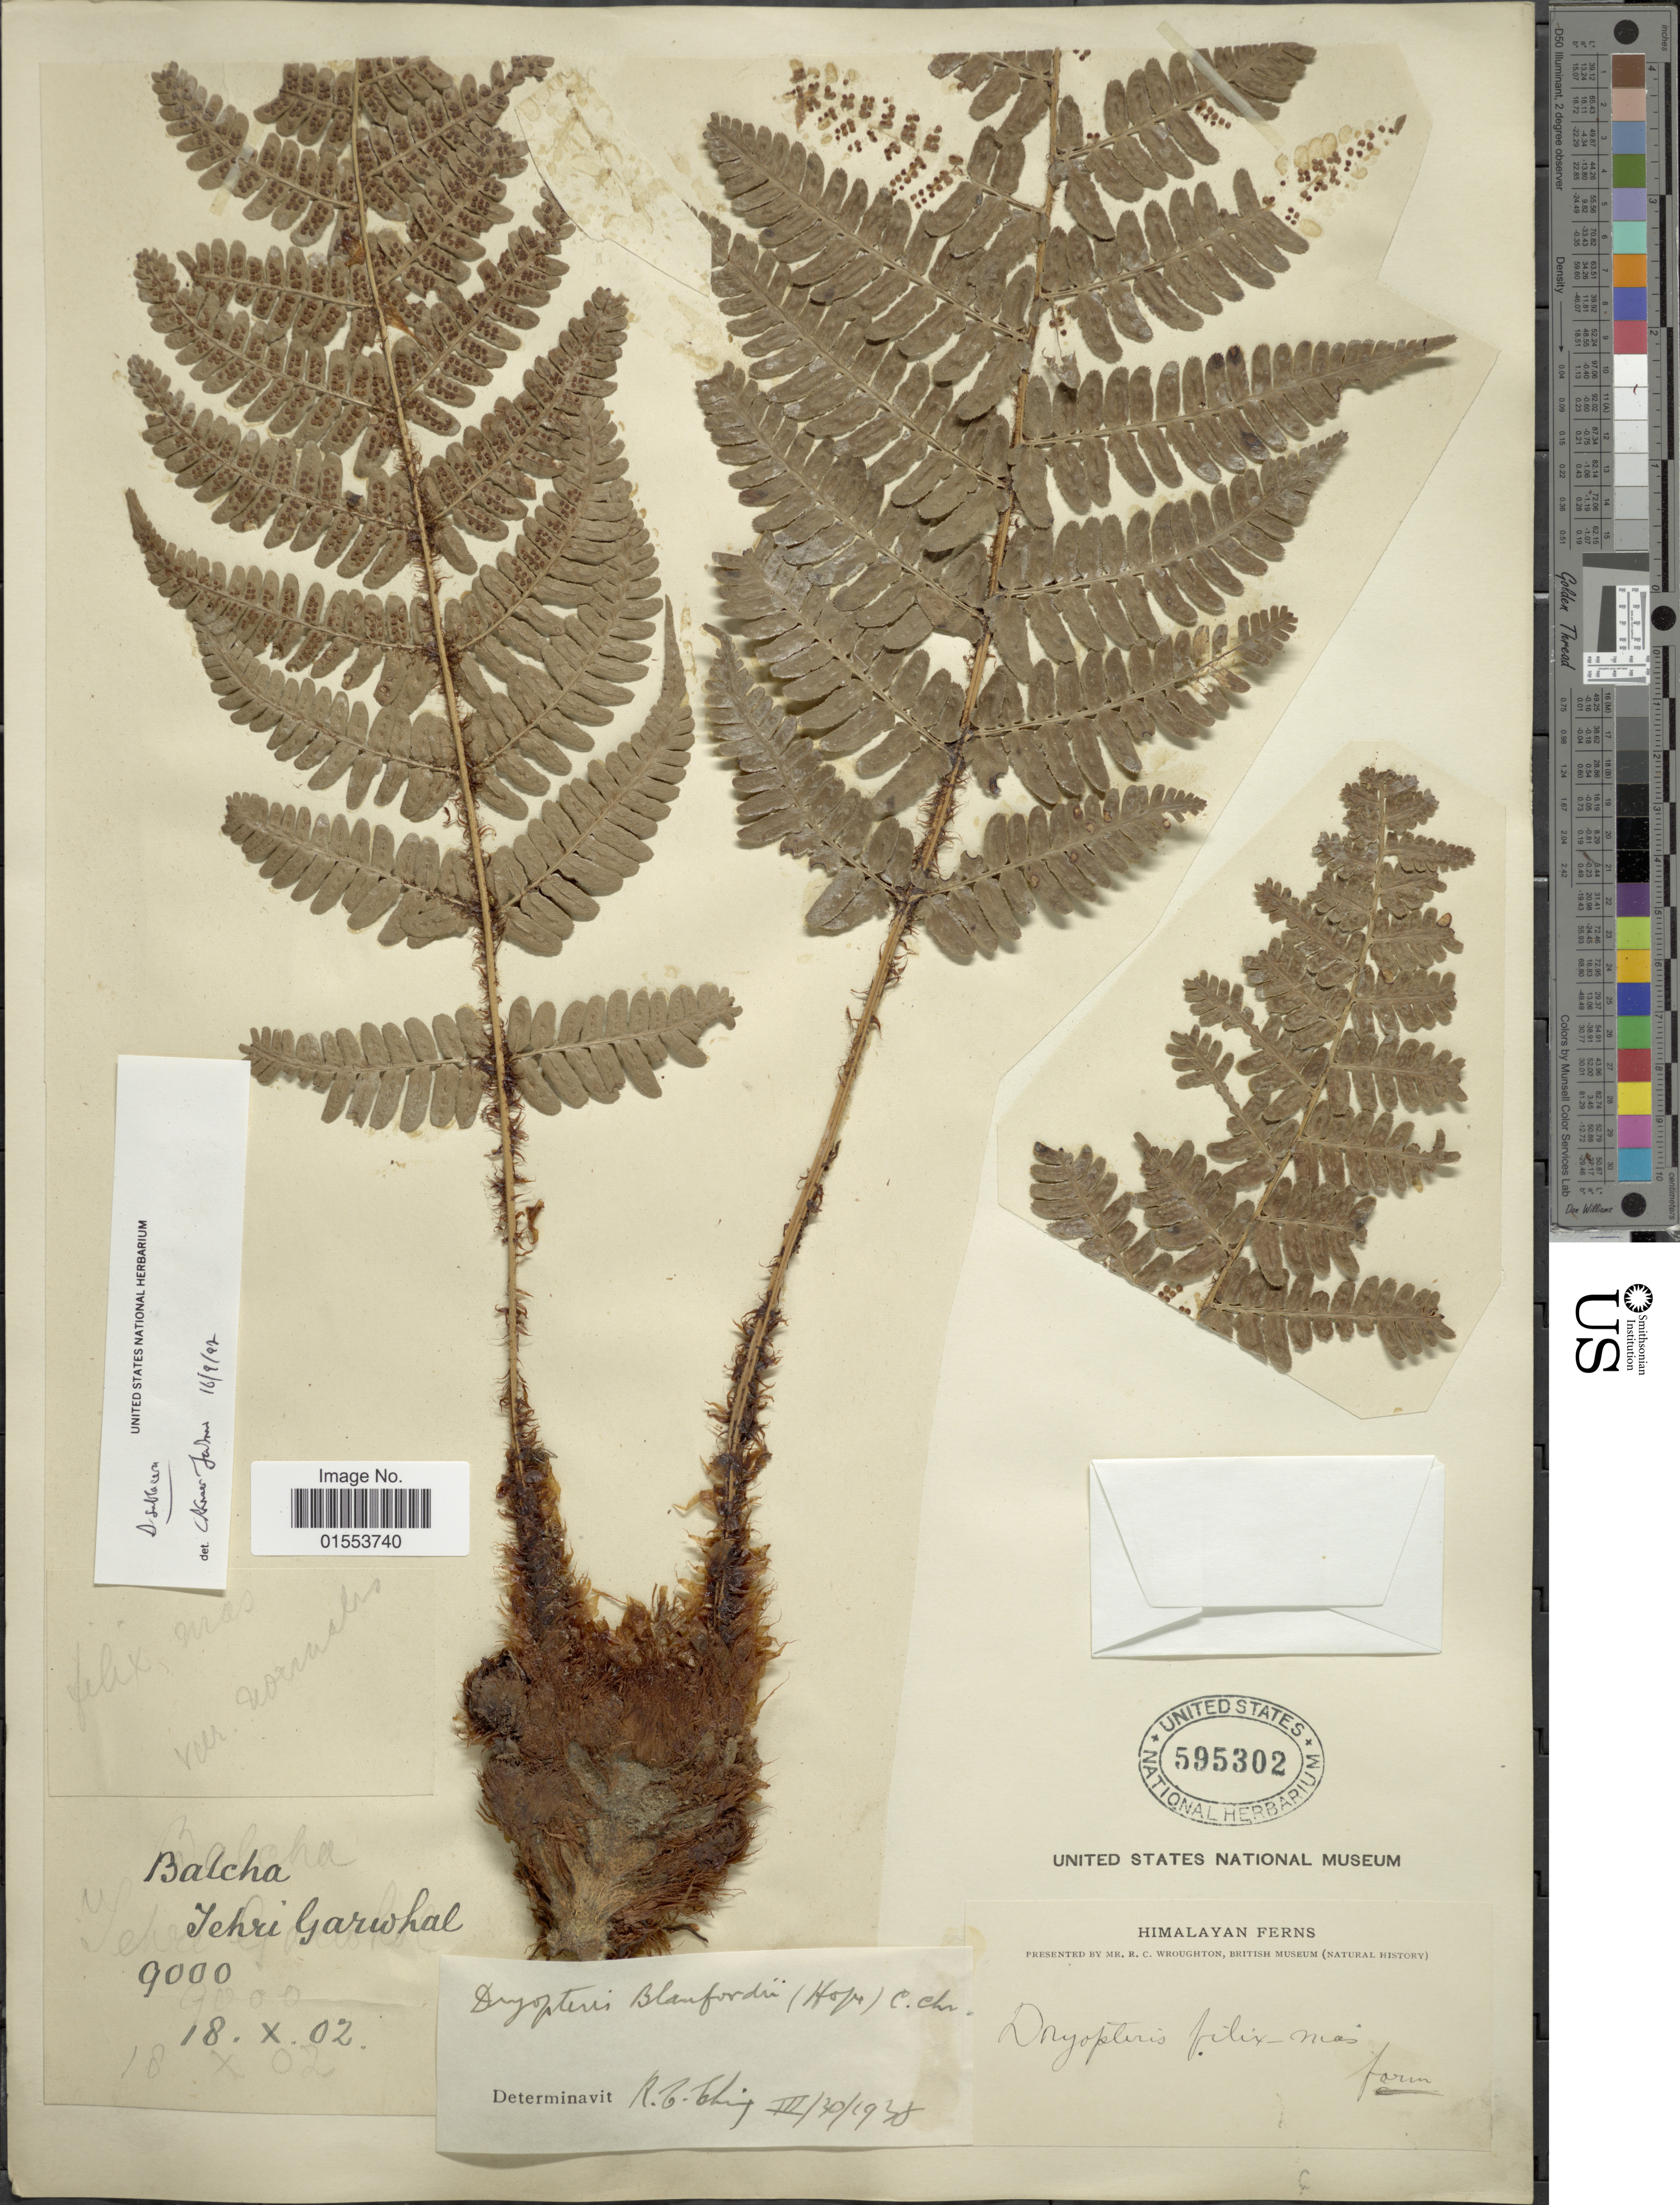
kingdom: Plantae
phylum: Tracheophyta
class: Polypodiopsida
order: Polypodiales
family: Dryopteridaceae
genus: Dryopteris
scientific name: Dryopteris blanfordii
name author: (C. Hope) C. Chr.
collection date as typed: Transcribed d/m/y: 18/10/2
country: India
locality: Himalayan, Balcha, Tehri Garwhal.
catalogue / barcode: US 595302